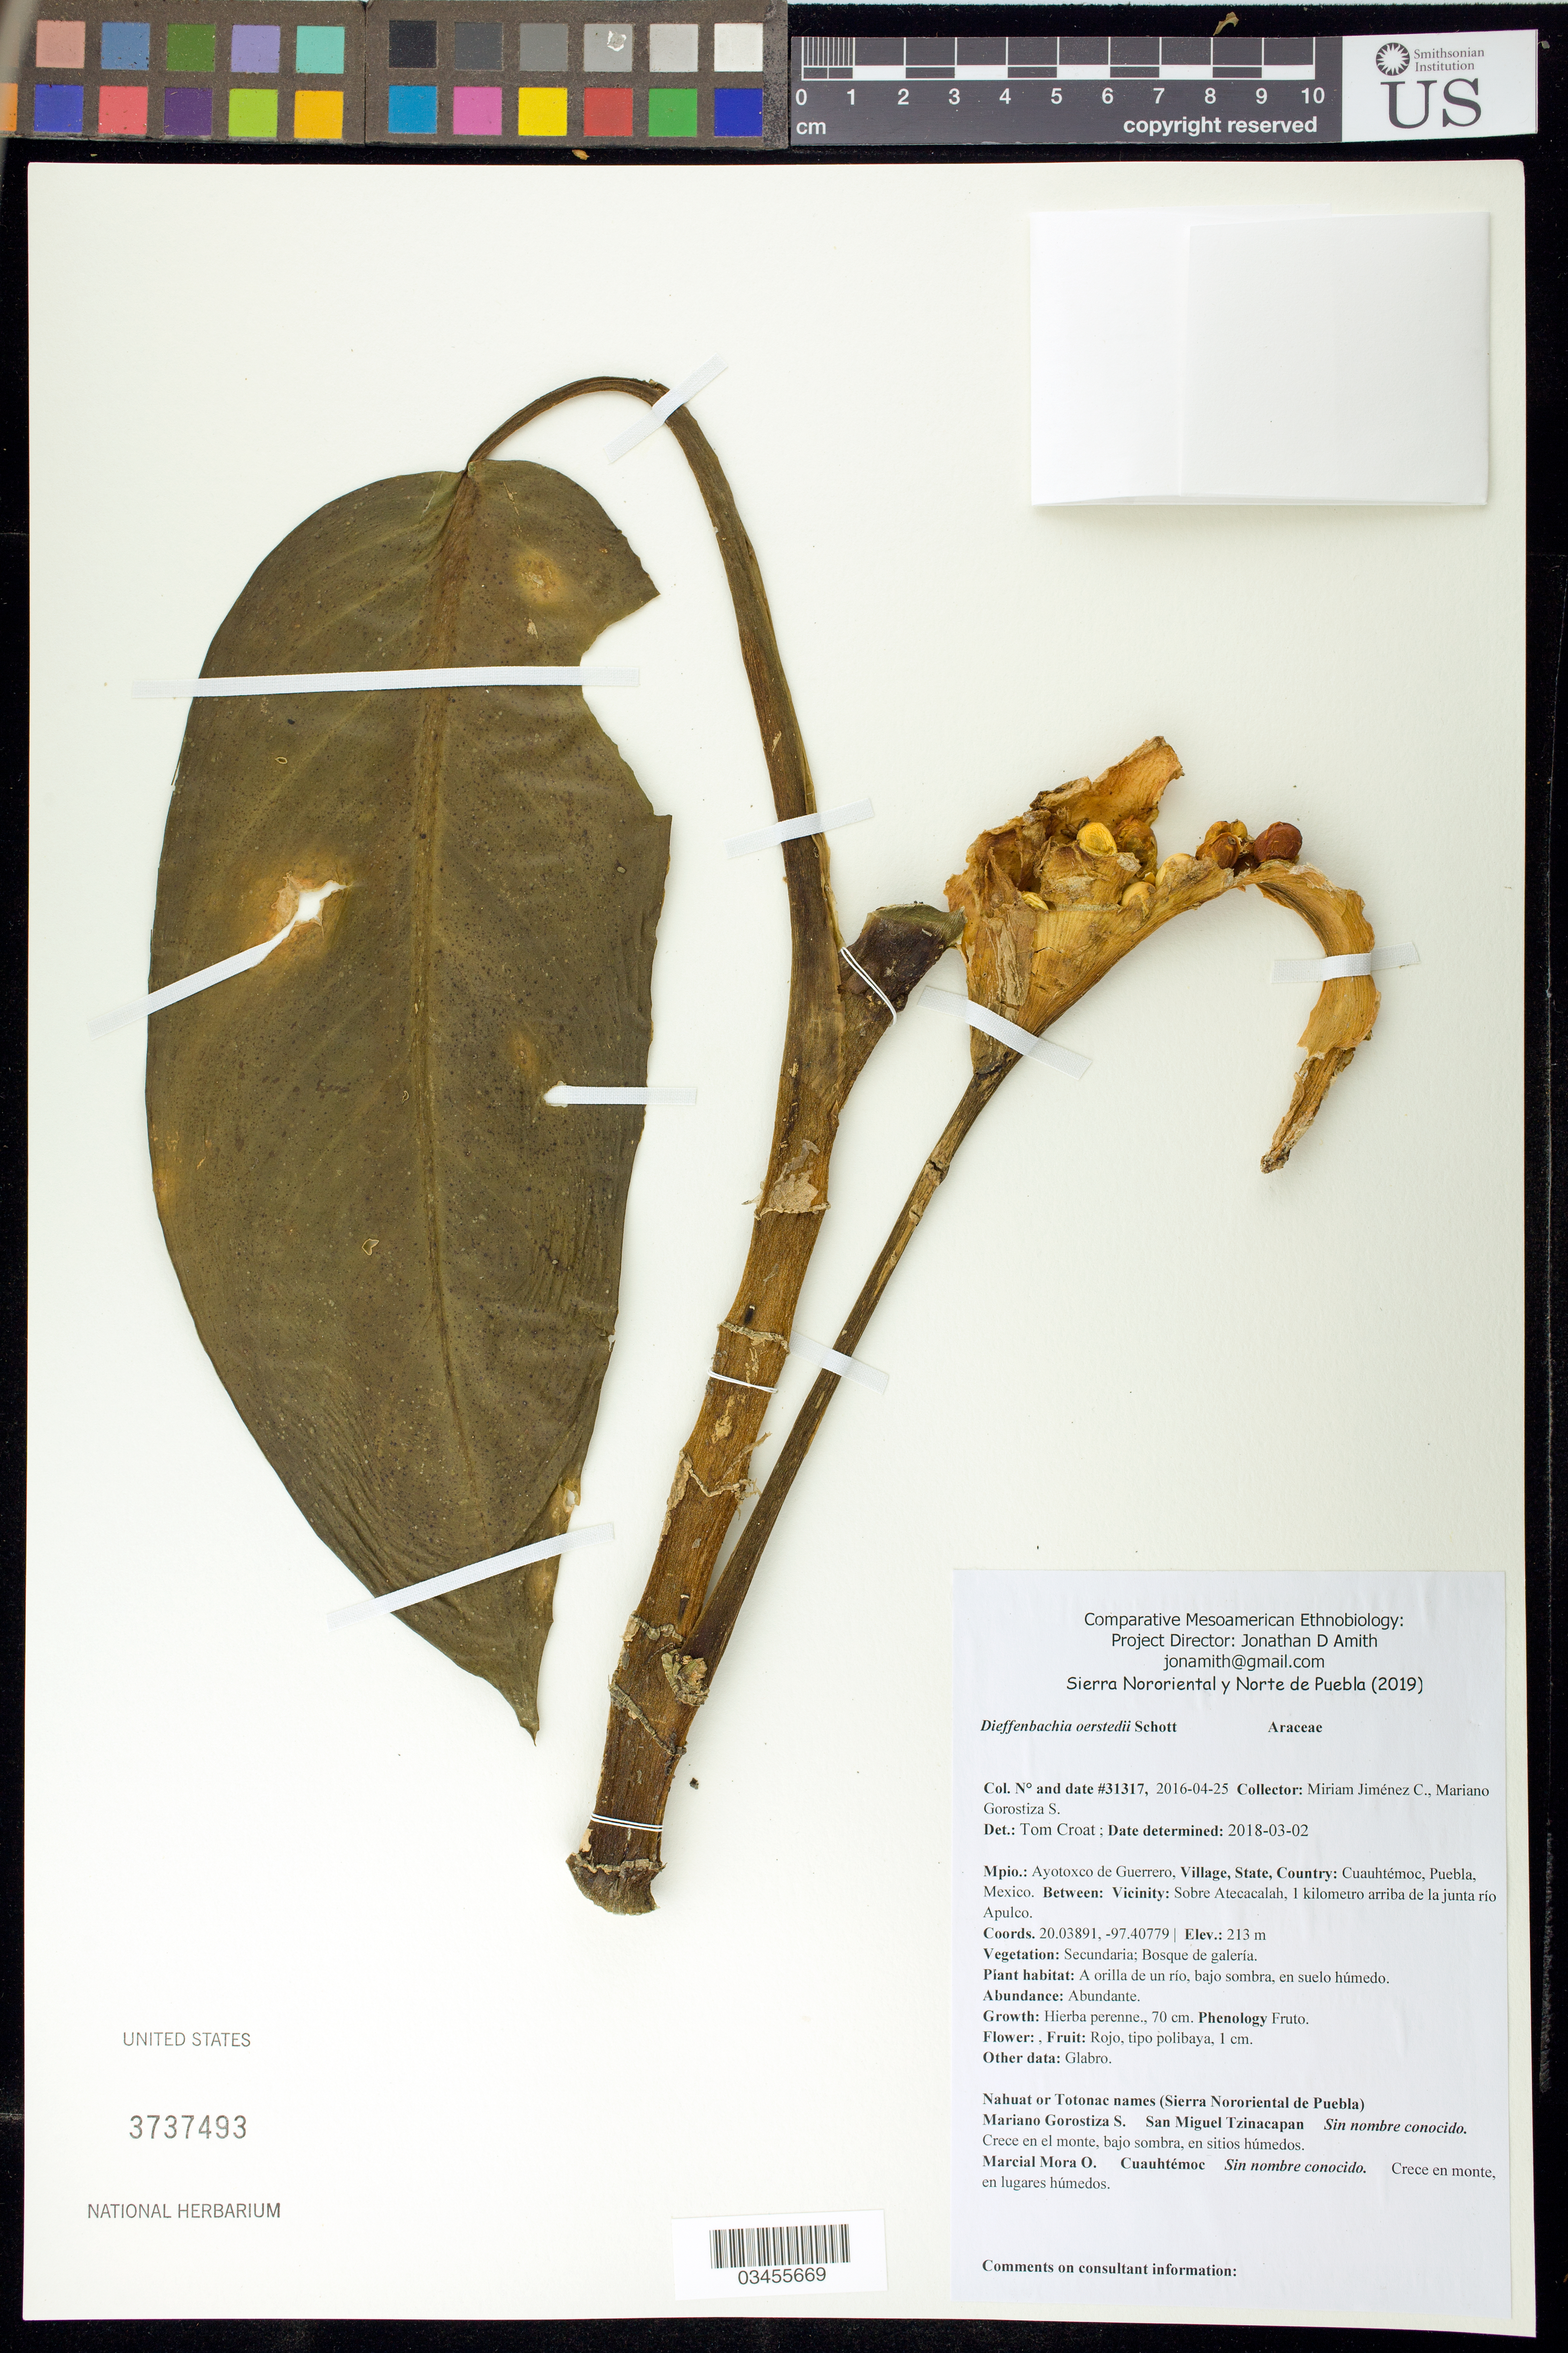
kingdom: Plantae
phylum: Tracheophyta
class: Liliopsida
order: Alismatales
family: Araceae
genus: Dieffenbachia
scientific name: Dieffenbachia sp.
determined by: Coombes, Allen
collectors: M. Jiménez Chimil & M. Gorostiza S.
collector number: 31317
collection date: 2016-04-25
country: México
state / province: Puebla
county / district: Ayotoxco de Guerrero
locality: PUEBLO: Cuauhtémoc; LOCALIDAD EXACTA: Sobre Atecacalah, 1 kilómetro arriba de la junta río Apulco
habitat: Bosque de galería | A orilla de un río, bajo sombra, en suelo húmedo.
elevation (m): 213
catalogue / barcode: US 3737493